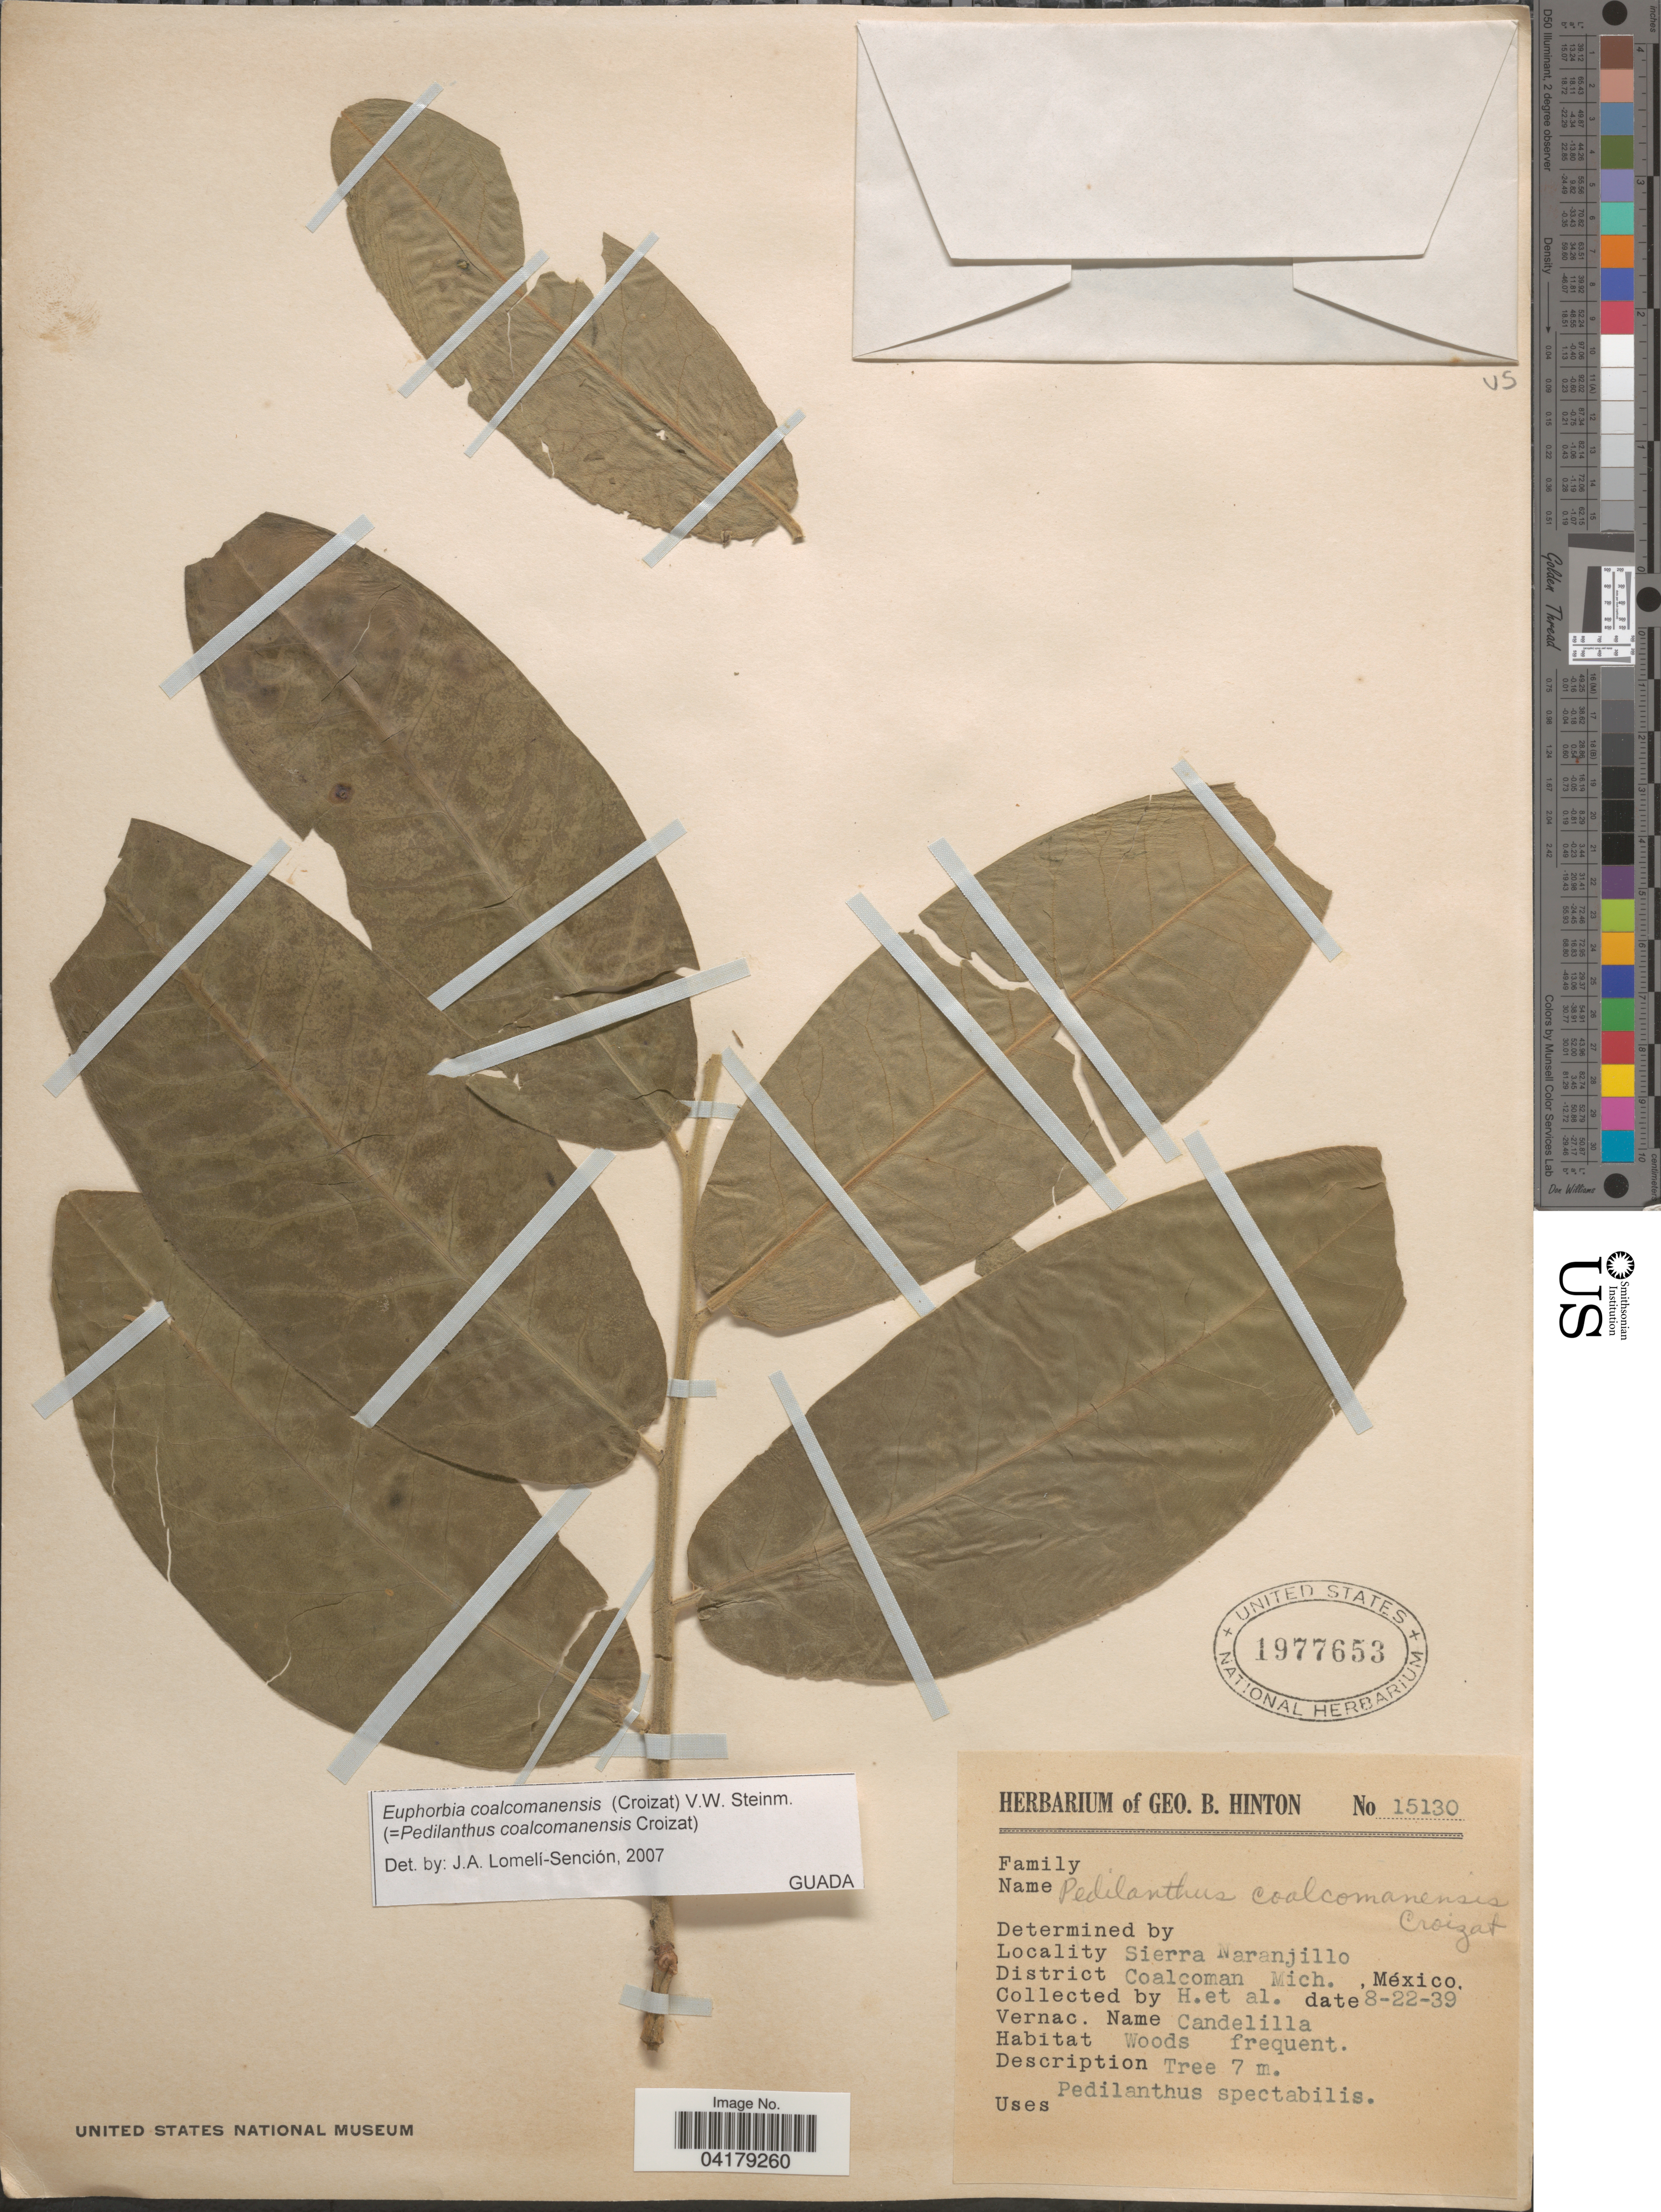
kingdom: Plantae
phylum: Tracheophyta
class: Magnoliopsida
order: Malpighiales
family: Euphorbiaceae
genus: Euphorbia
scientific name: Euphorbia coalcomanensis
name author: (Croizat) V.W. Steinm.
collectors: G. B. Hinton & et al.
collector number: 15130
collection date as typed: Transcribed d/m/y: 22/8/39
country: Mexico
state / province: Michoacán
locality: Sierra Naranjillo. District Coalcoman.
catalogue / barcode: US 1977653